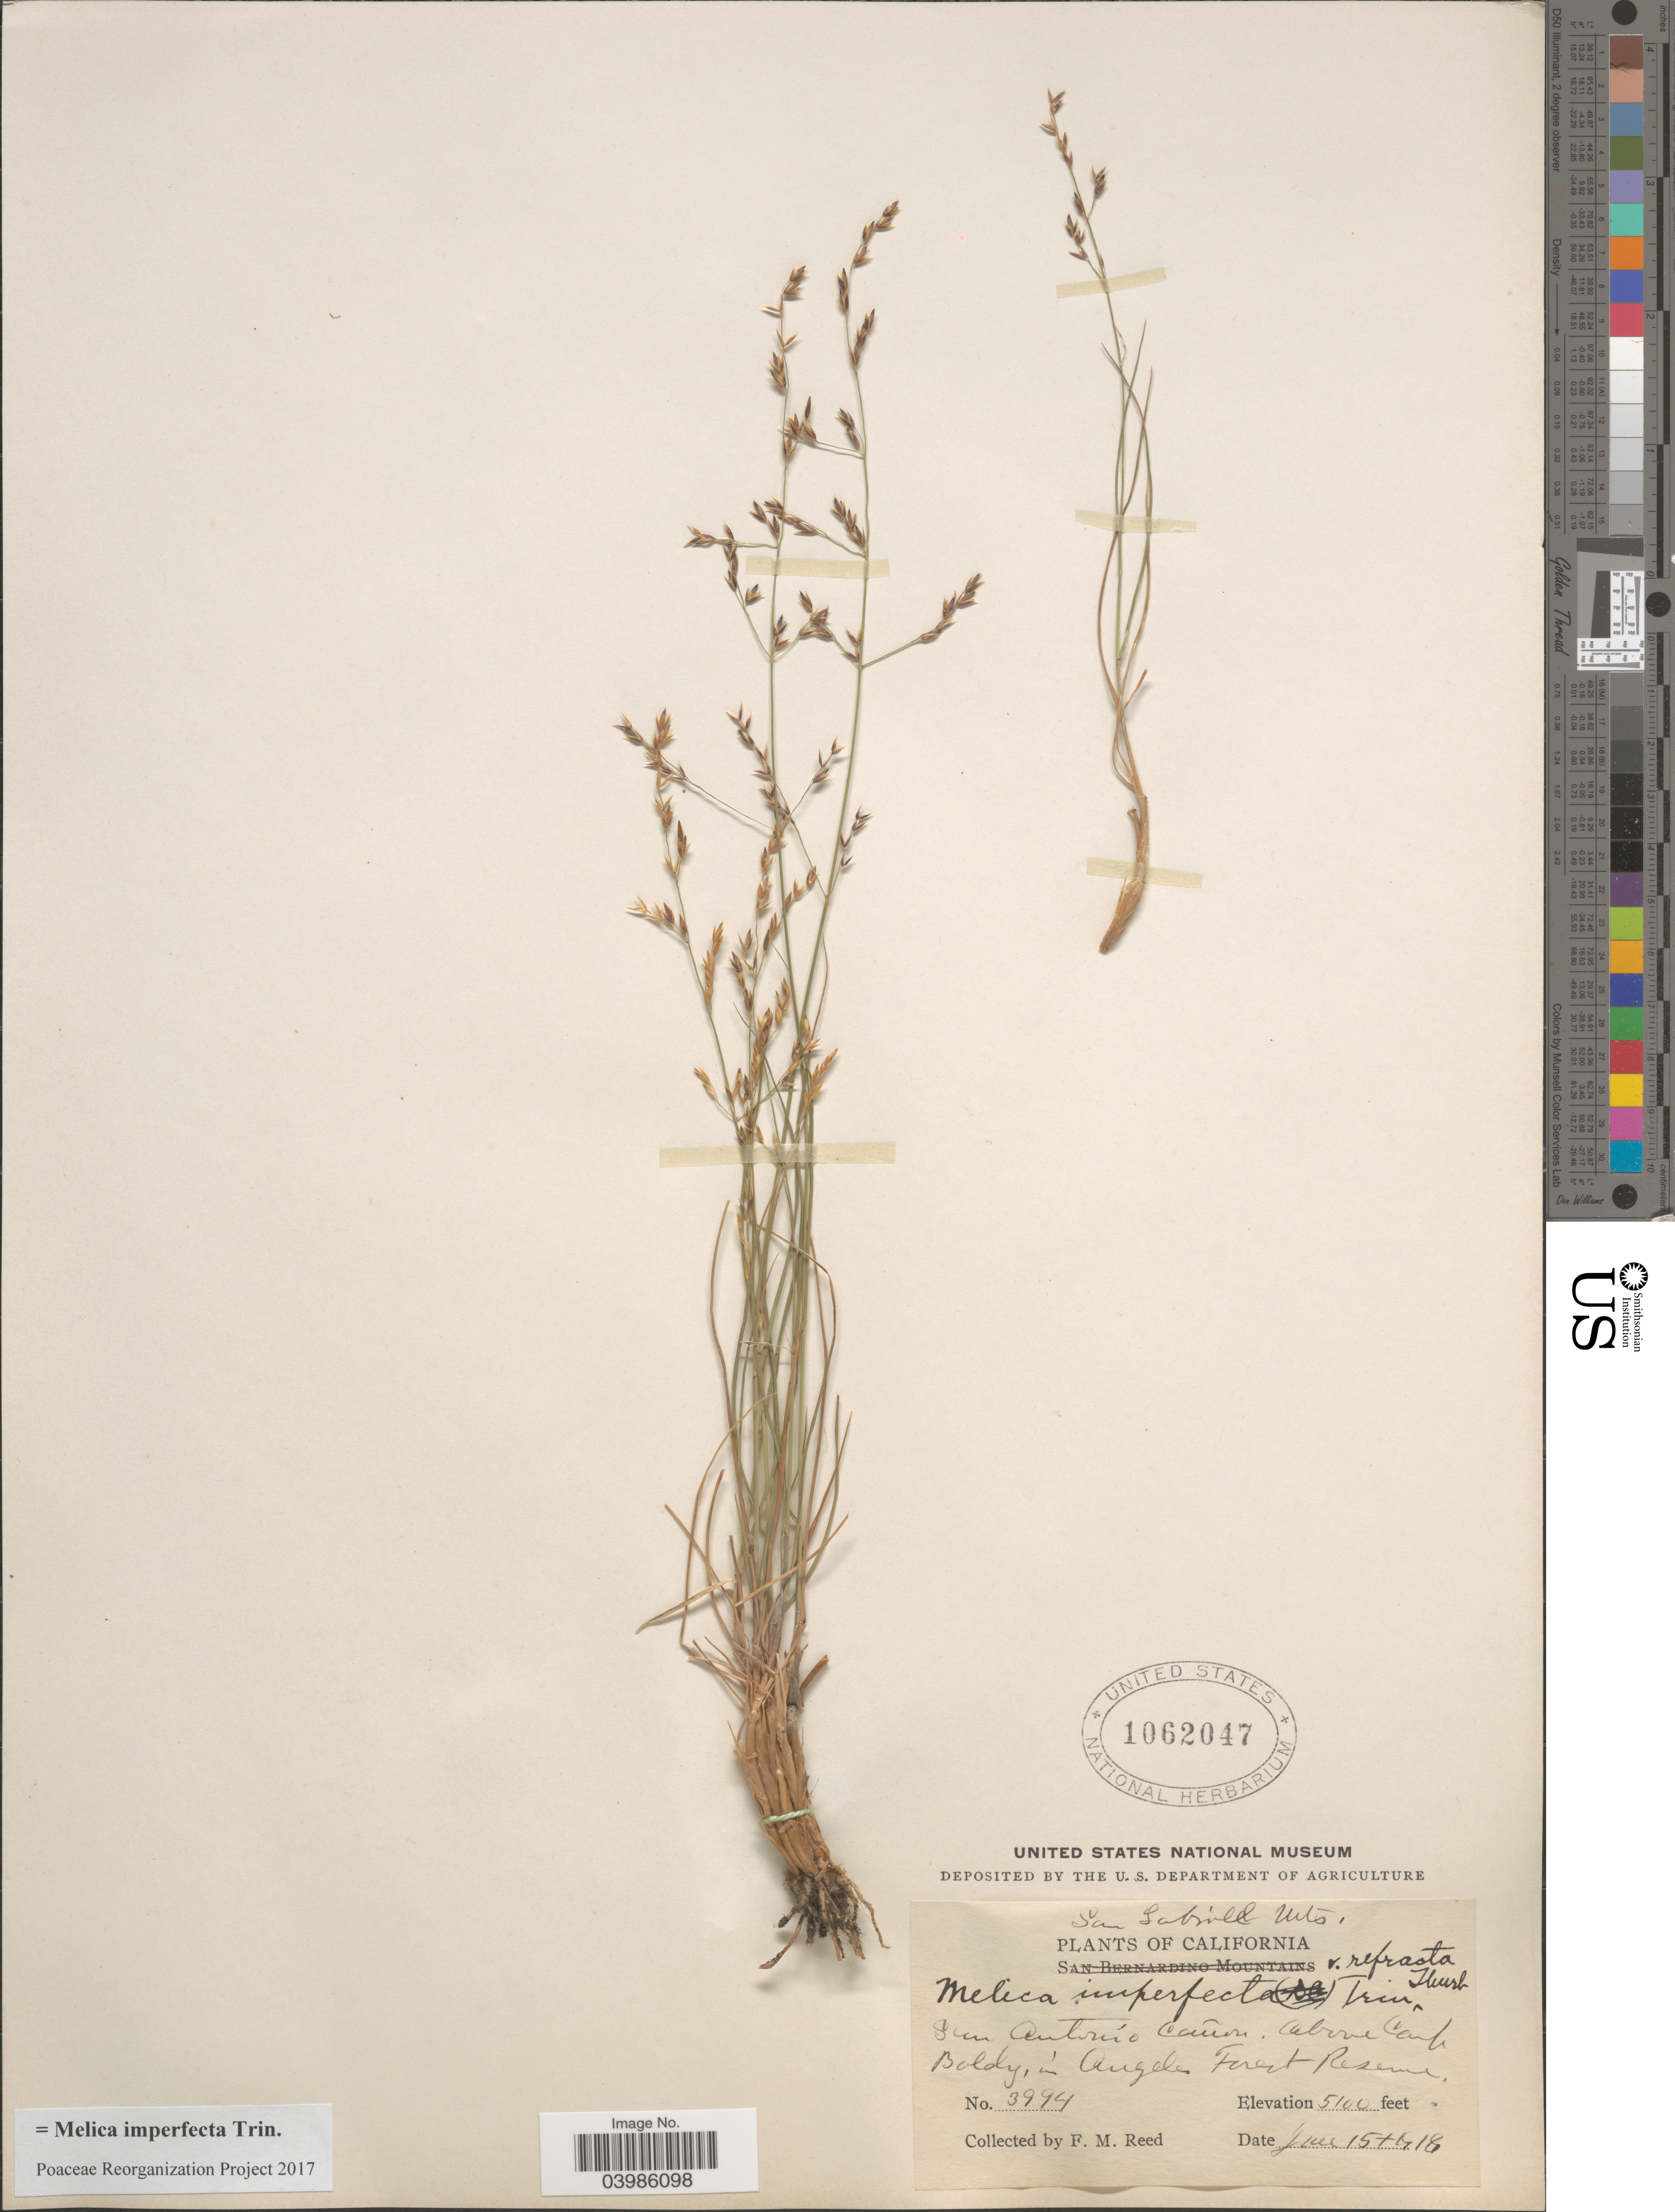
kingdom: Plantae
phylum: Tracheophyta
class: Liliopsida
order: Poales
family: Poaceae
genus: Melica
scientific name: Melica imperfecta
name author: Trin.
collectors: F. Reed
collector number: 3994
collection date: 1918-06-15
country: United States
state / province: California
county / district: Los Angeles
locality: San Gabriel Mts. San Antonio Cañon, above Camp Baldy, in Angeles Forest Reserve.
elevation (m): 1554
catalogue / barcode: US 1062047